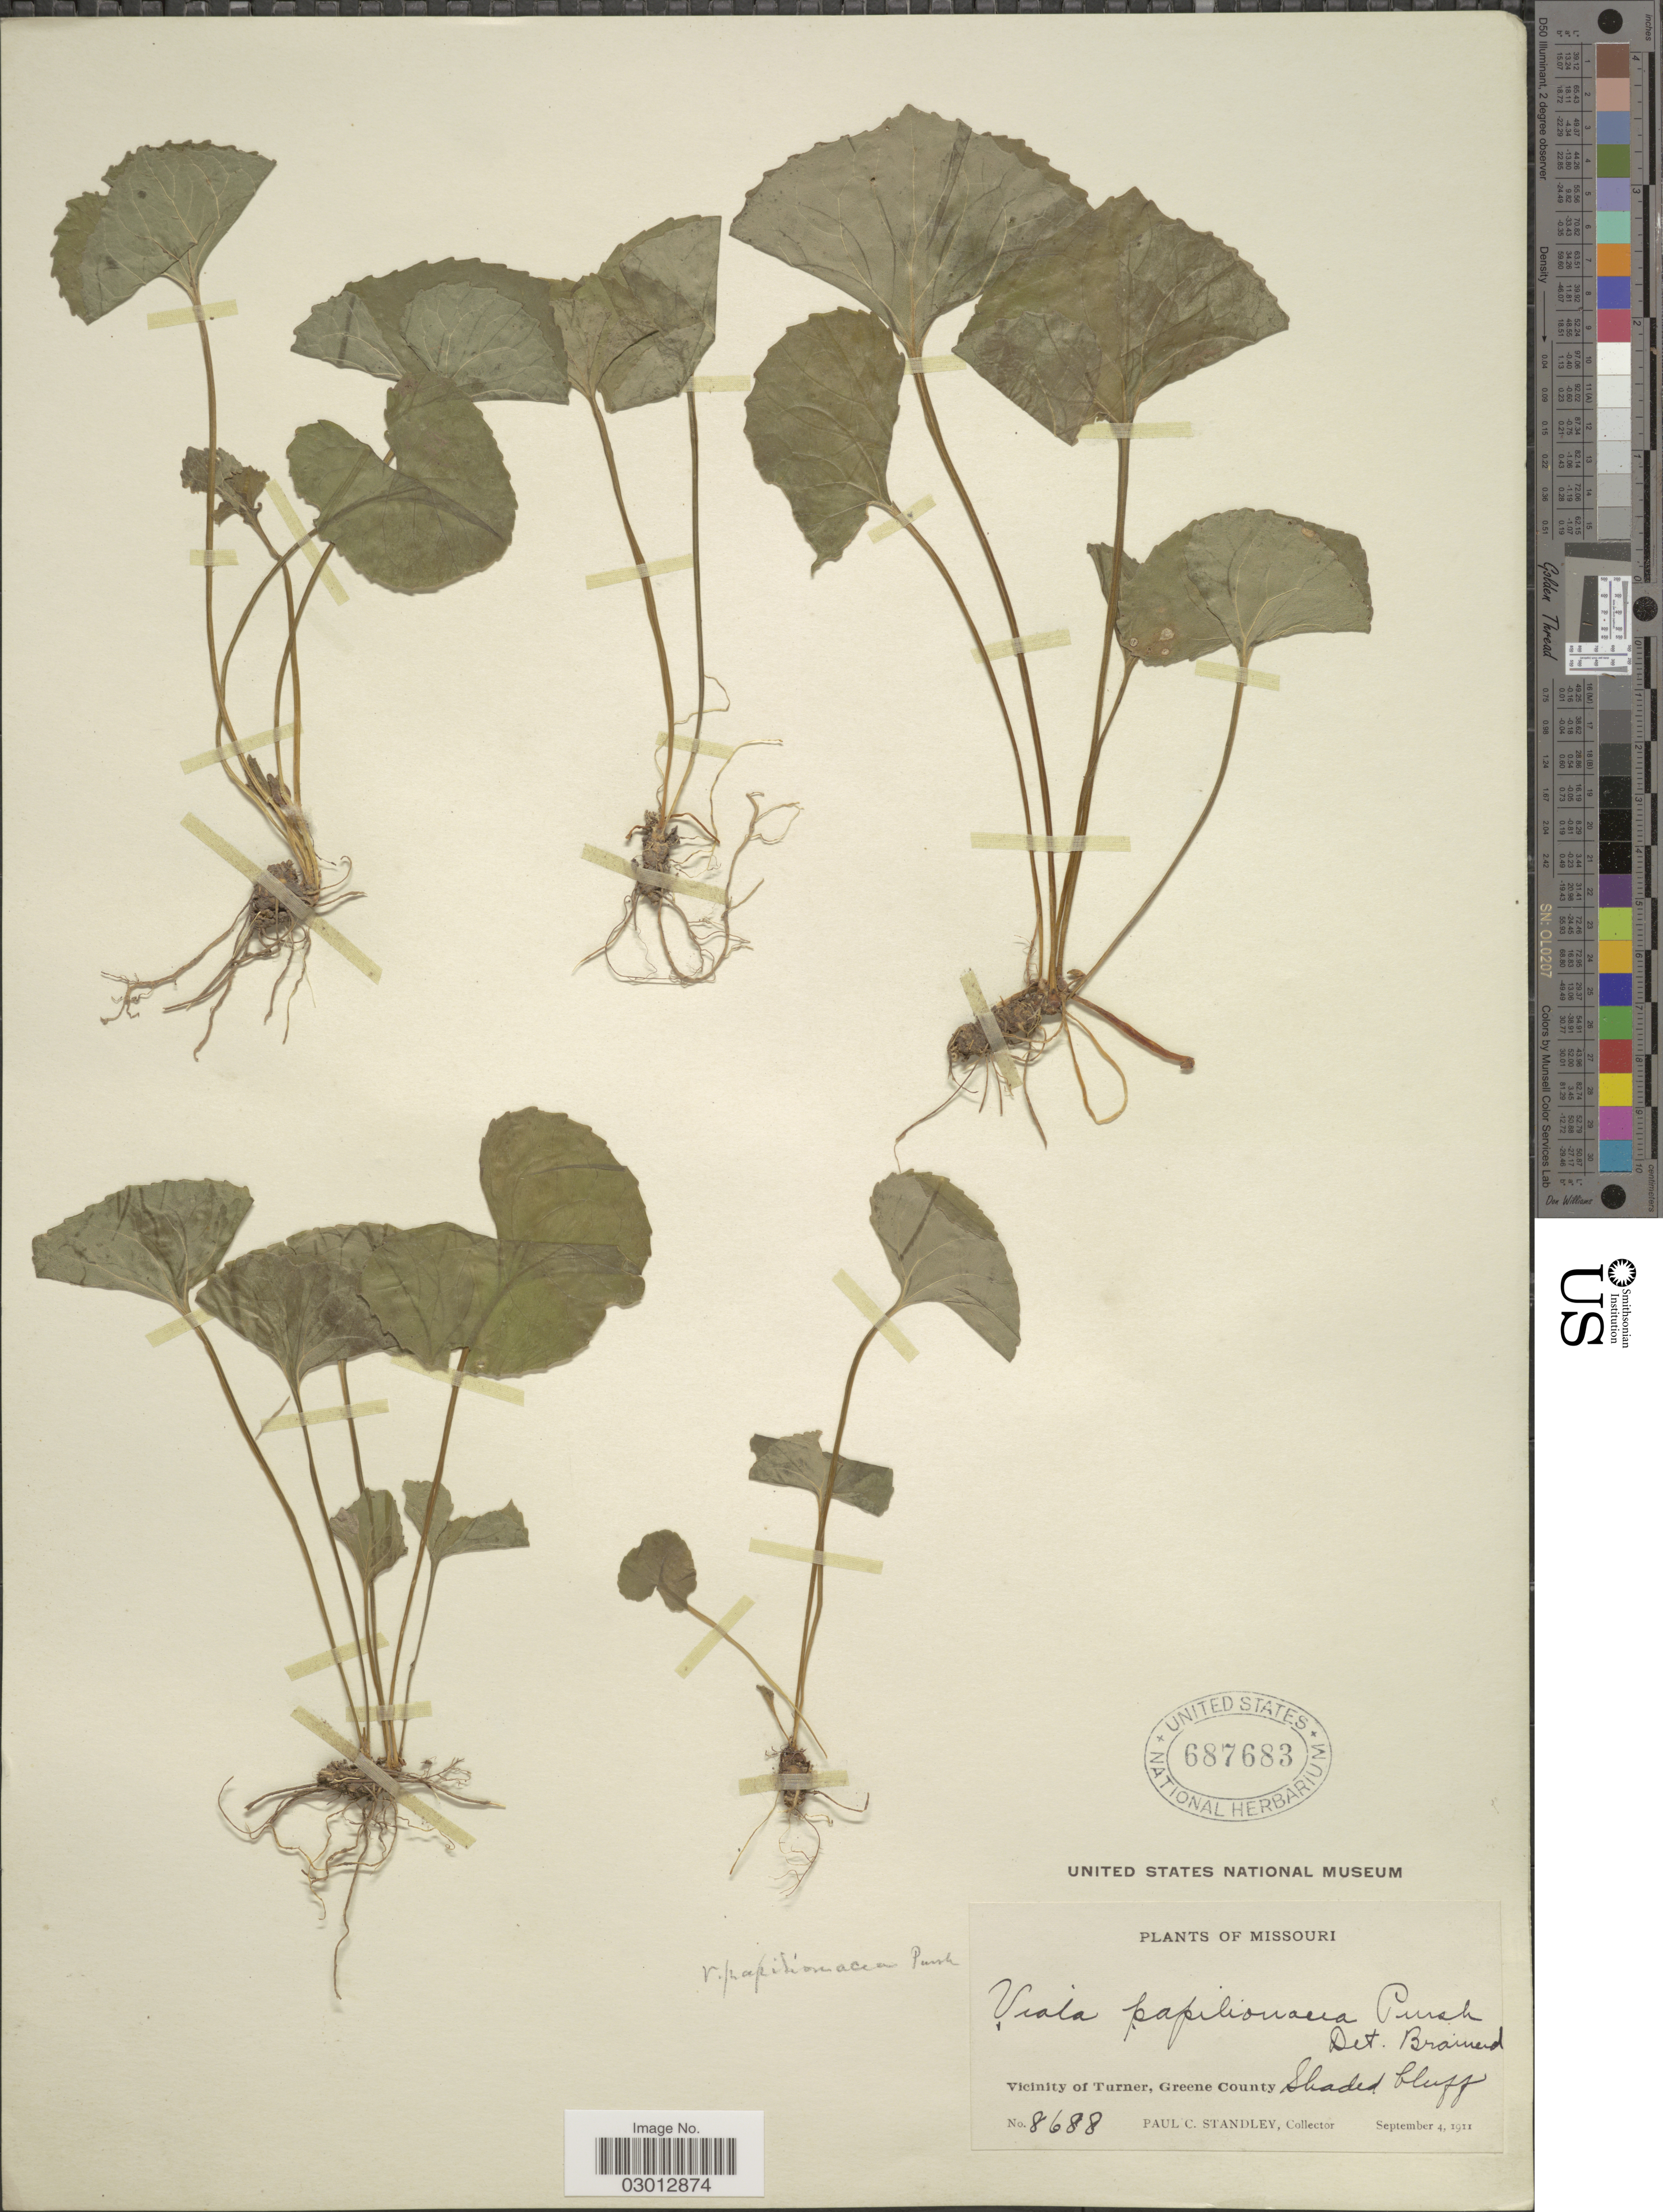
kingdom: Plantae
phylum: Tracheophyta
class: Magnoliopsida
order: Malpighiales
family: Violaceae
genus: Viola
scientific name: Viola papilionacea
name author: Pursh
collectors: P. C. Standley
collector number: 8688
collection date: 1911-09-04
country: United States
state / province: Missouri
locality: Vicinity of Turner, Greene County.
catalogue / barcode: US 687683